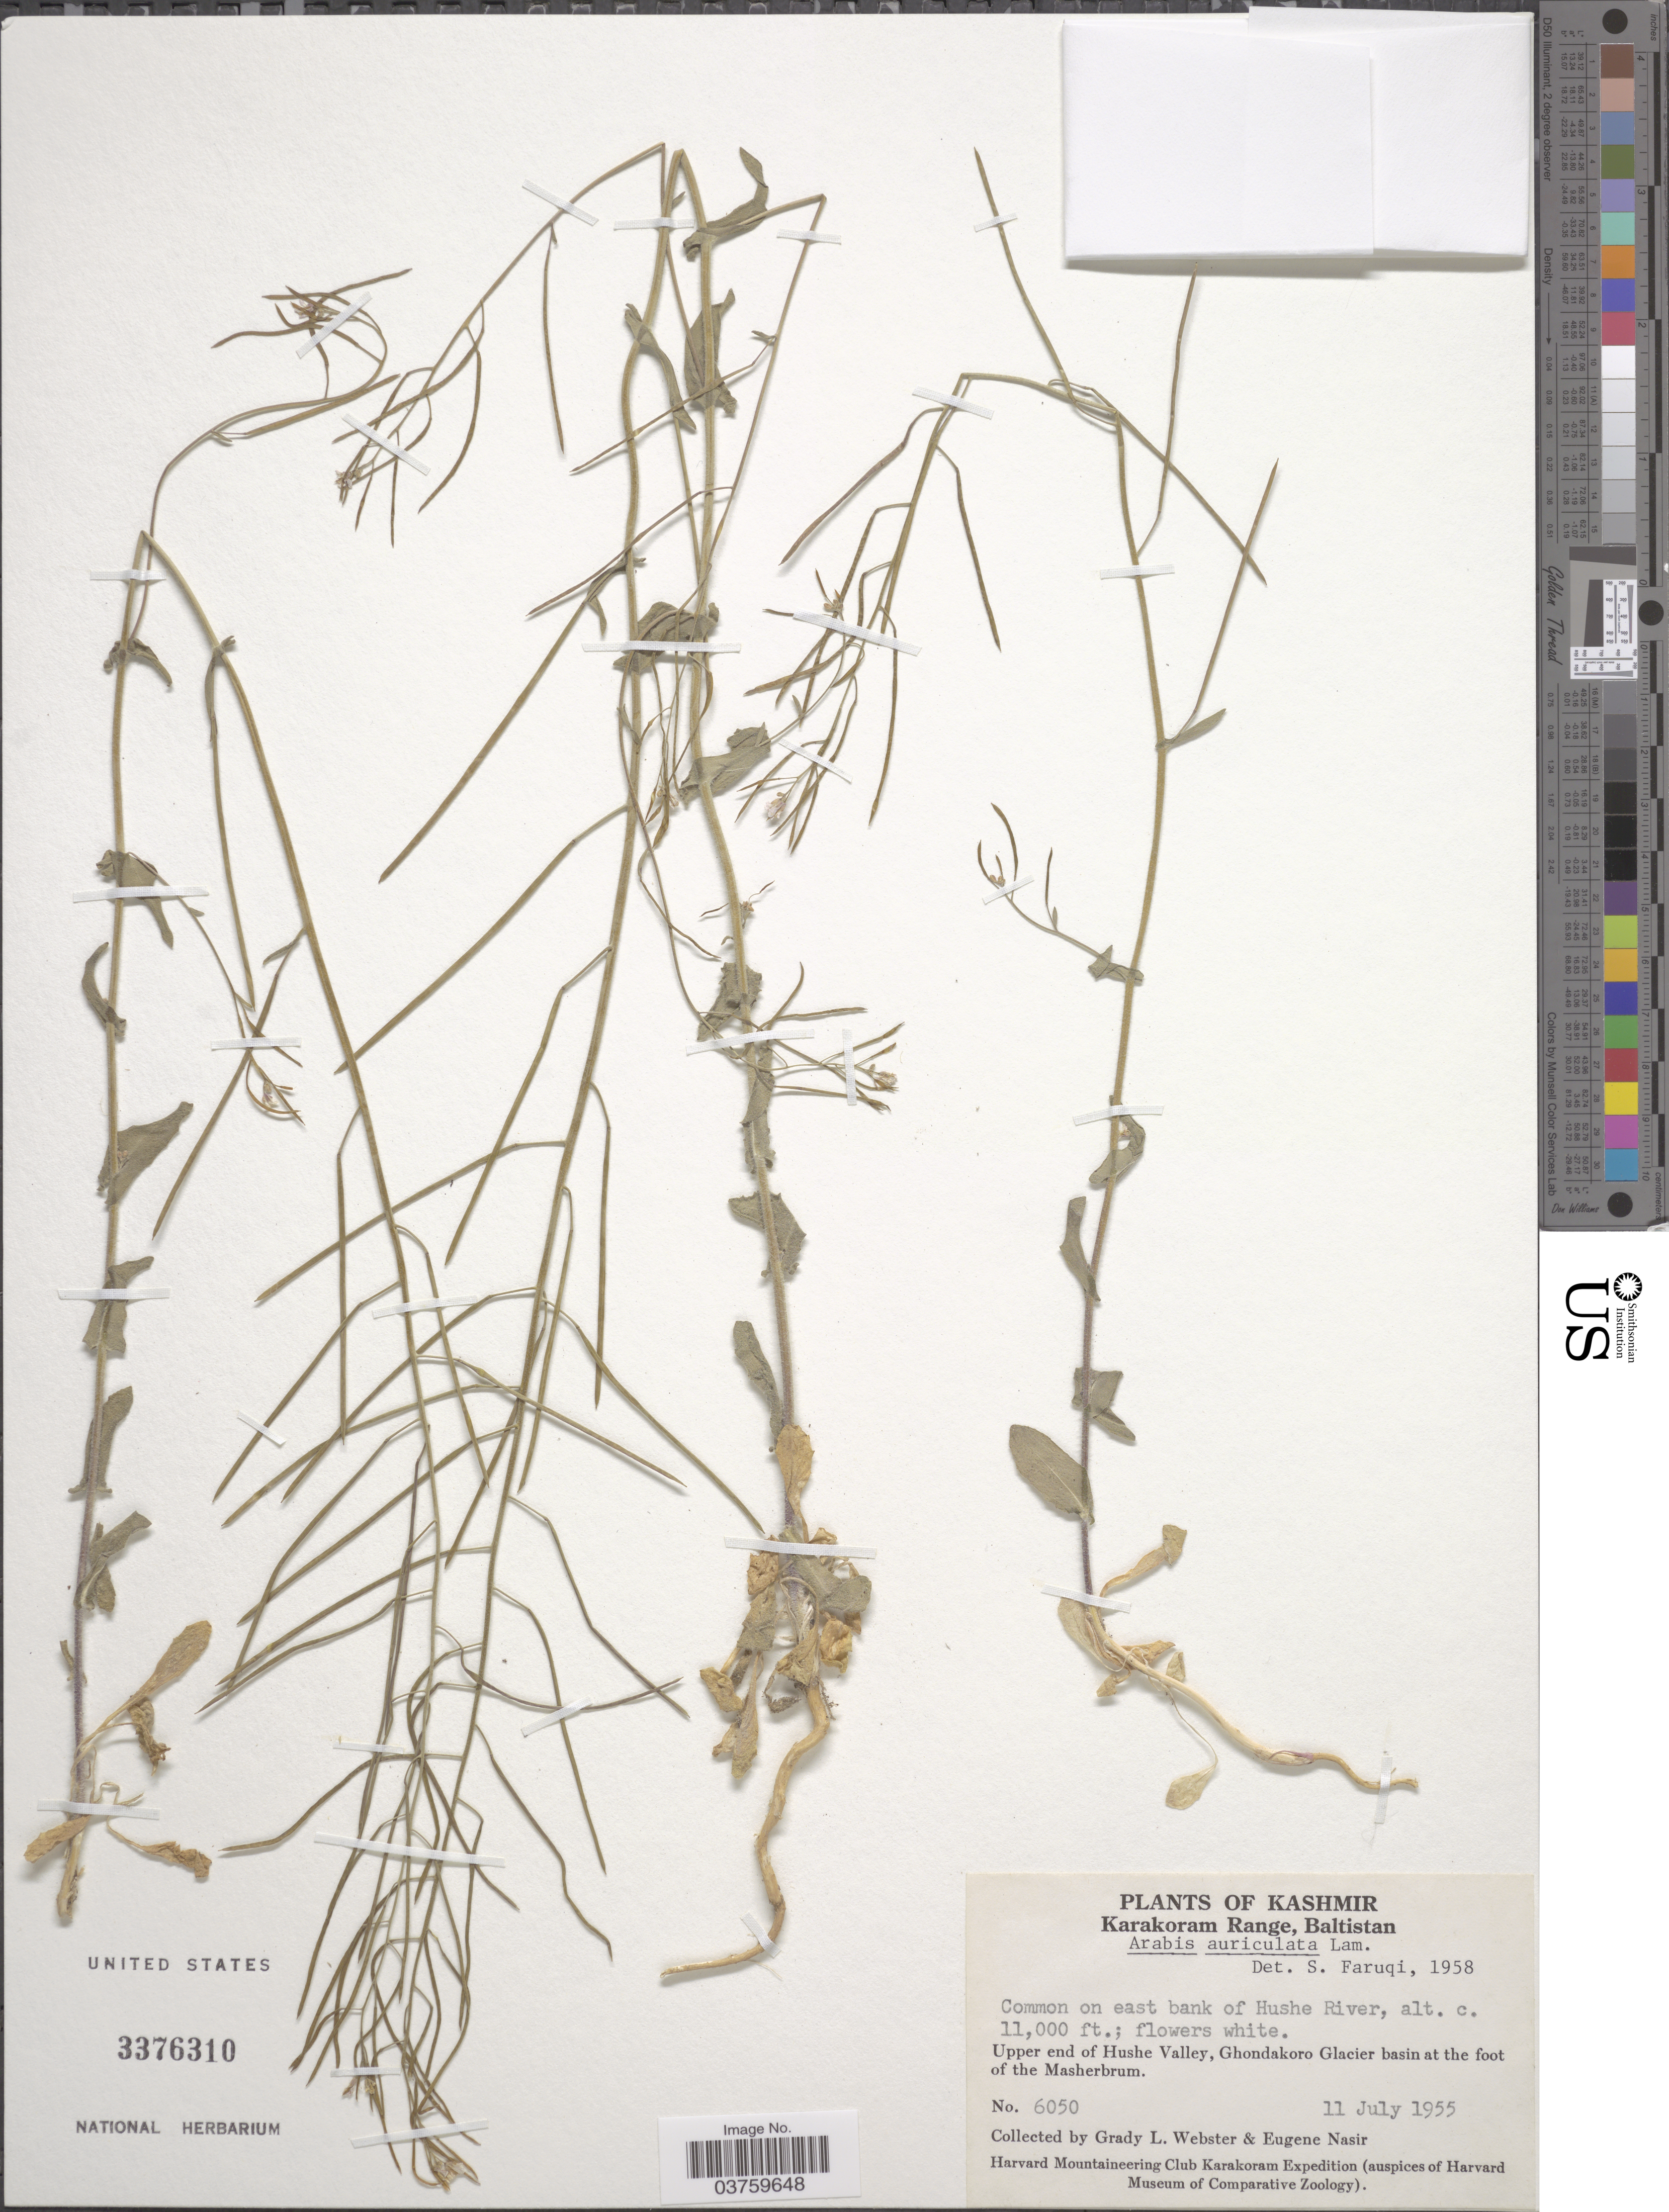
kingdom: Plantae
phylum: Tracheophyta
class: Magnoliopsida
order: Brassicales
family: Brassicaceae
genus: Arabis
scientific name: Arabis auriculata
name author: Lam.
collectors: G. L. Webster & E. Nasir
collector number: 6050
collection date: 1955-07-11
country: India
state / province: Jammu and Kashmir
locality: Kashmir. Karakoram Range, Baltistan. Common on east bank of Hushe River, Upper end of Hushe Valley, Ghondakoro Glacier basin at the foot of the Masherbrum.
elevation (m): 3353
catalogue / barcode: US 3376310